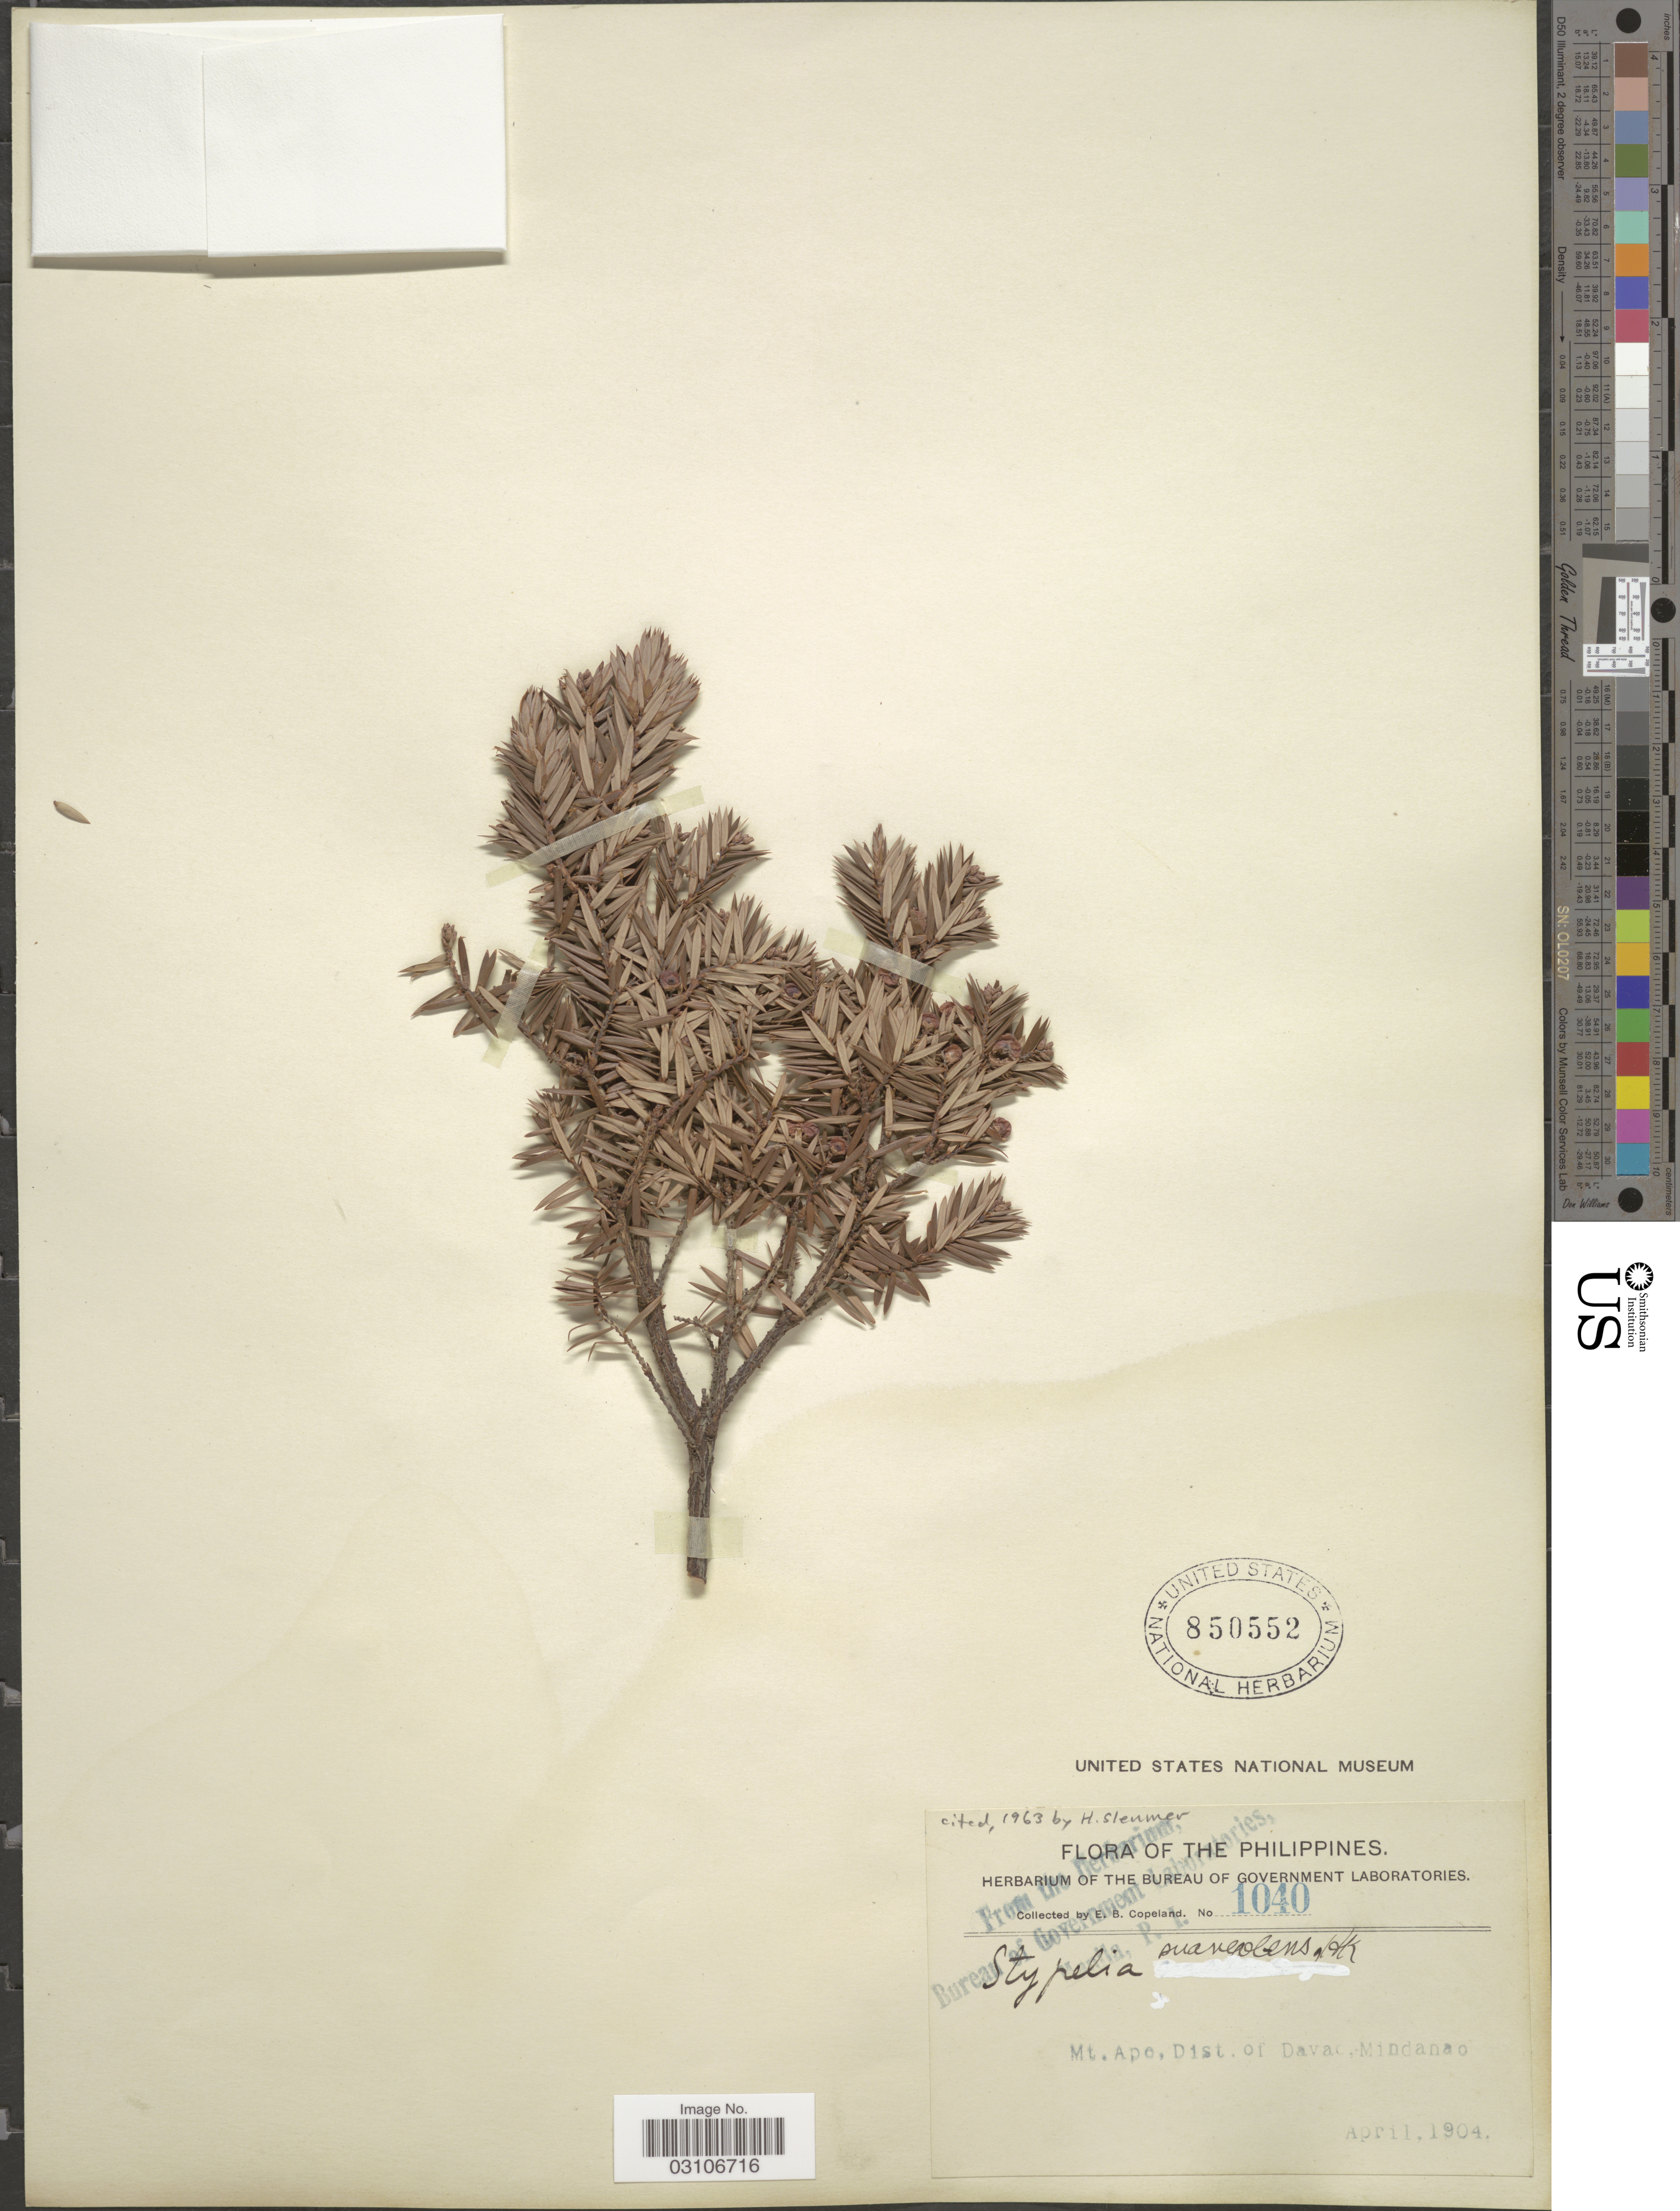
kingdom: Plantae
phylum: Tracheophyta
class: Magnoliopsida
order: Ericales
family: Ericaceae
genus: Styphelia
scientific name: Styphelia suaveolens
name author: (Hook. f.) Warb. ex P. Sarasin & Sarasin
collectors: E. B. Copeland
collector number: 1040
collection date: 1904-04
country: Philippines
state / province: Davao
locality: Mt. Apo, Dist. of Davao, Mindanao.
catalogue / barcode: US 850552